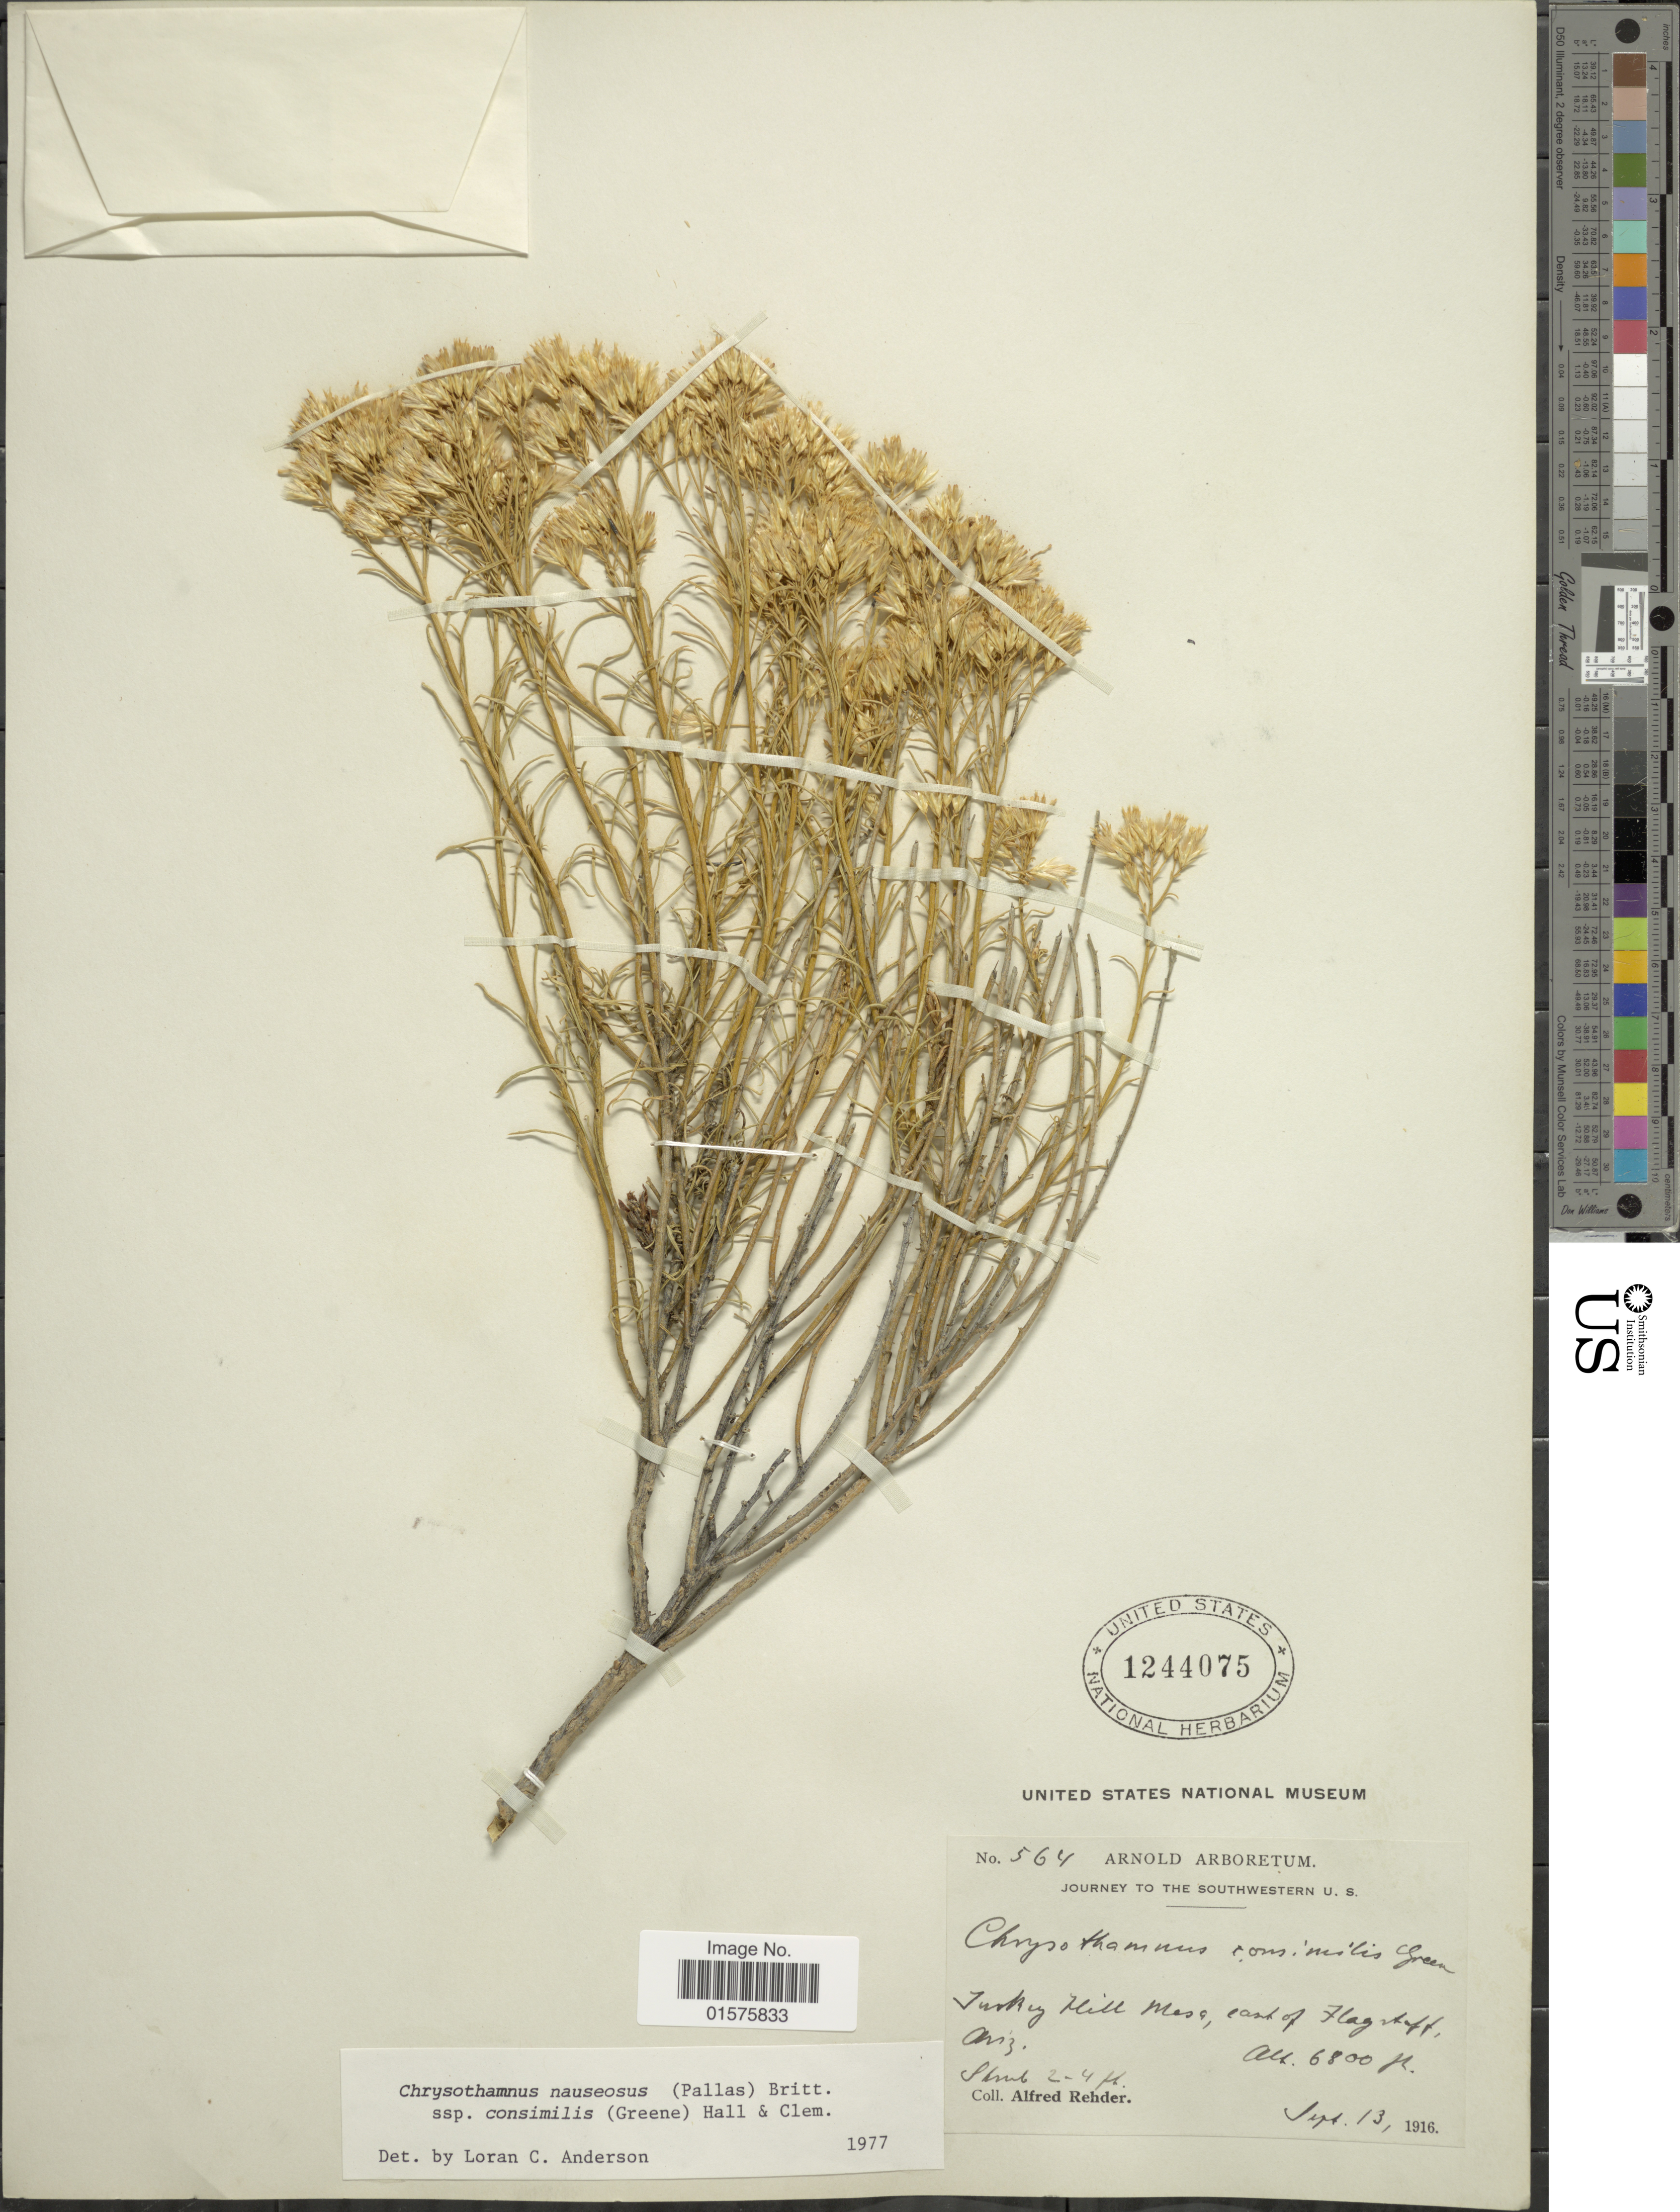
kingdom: Plantae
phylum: Tracheophyta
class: Magnoliopsida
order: Asterales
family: Asteraceae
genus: Ericameria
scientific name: Ericameria nauseosa var. oreophila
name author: (A. Nelson) G.L. Nesom & G.I. Baird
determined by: Urbatsch, Lowell E., Curator (LSU), Louisiana State University (UNITED STATES)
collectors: A. Rehder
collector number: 564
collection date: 1916-09-13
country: United States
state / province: Arizona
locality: Turkey Hill Mesa, east of Flagstaff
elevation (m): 2073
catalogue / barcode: US 1244075